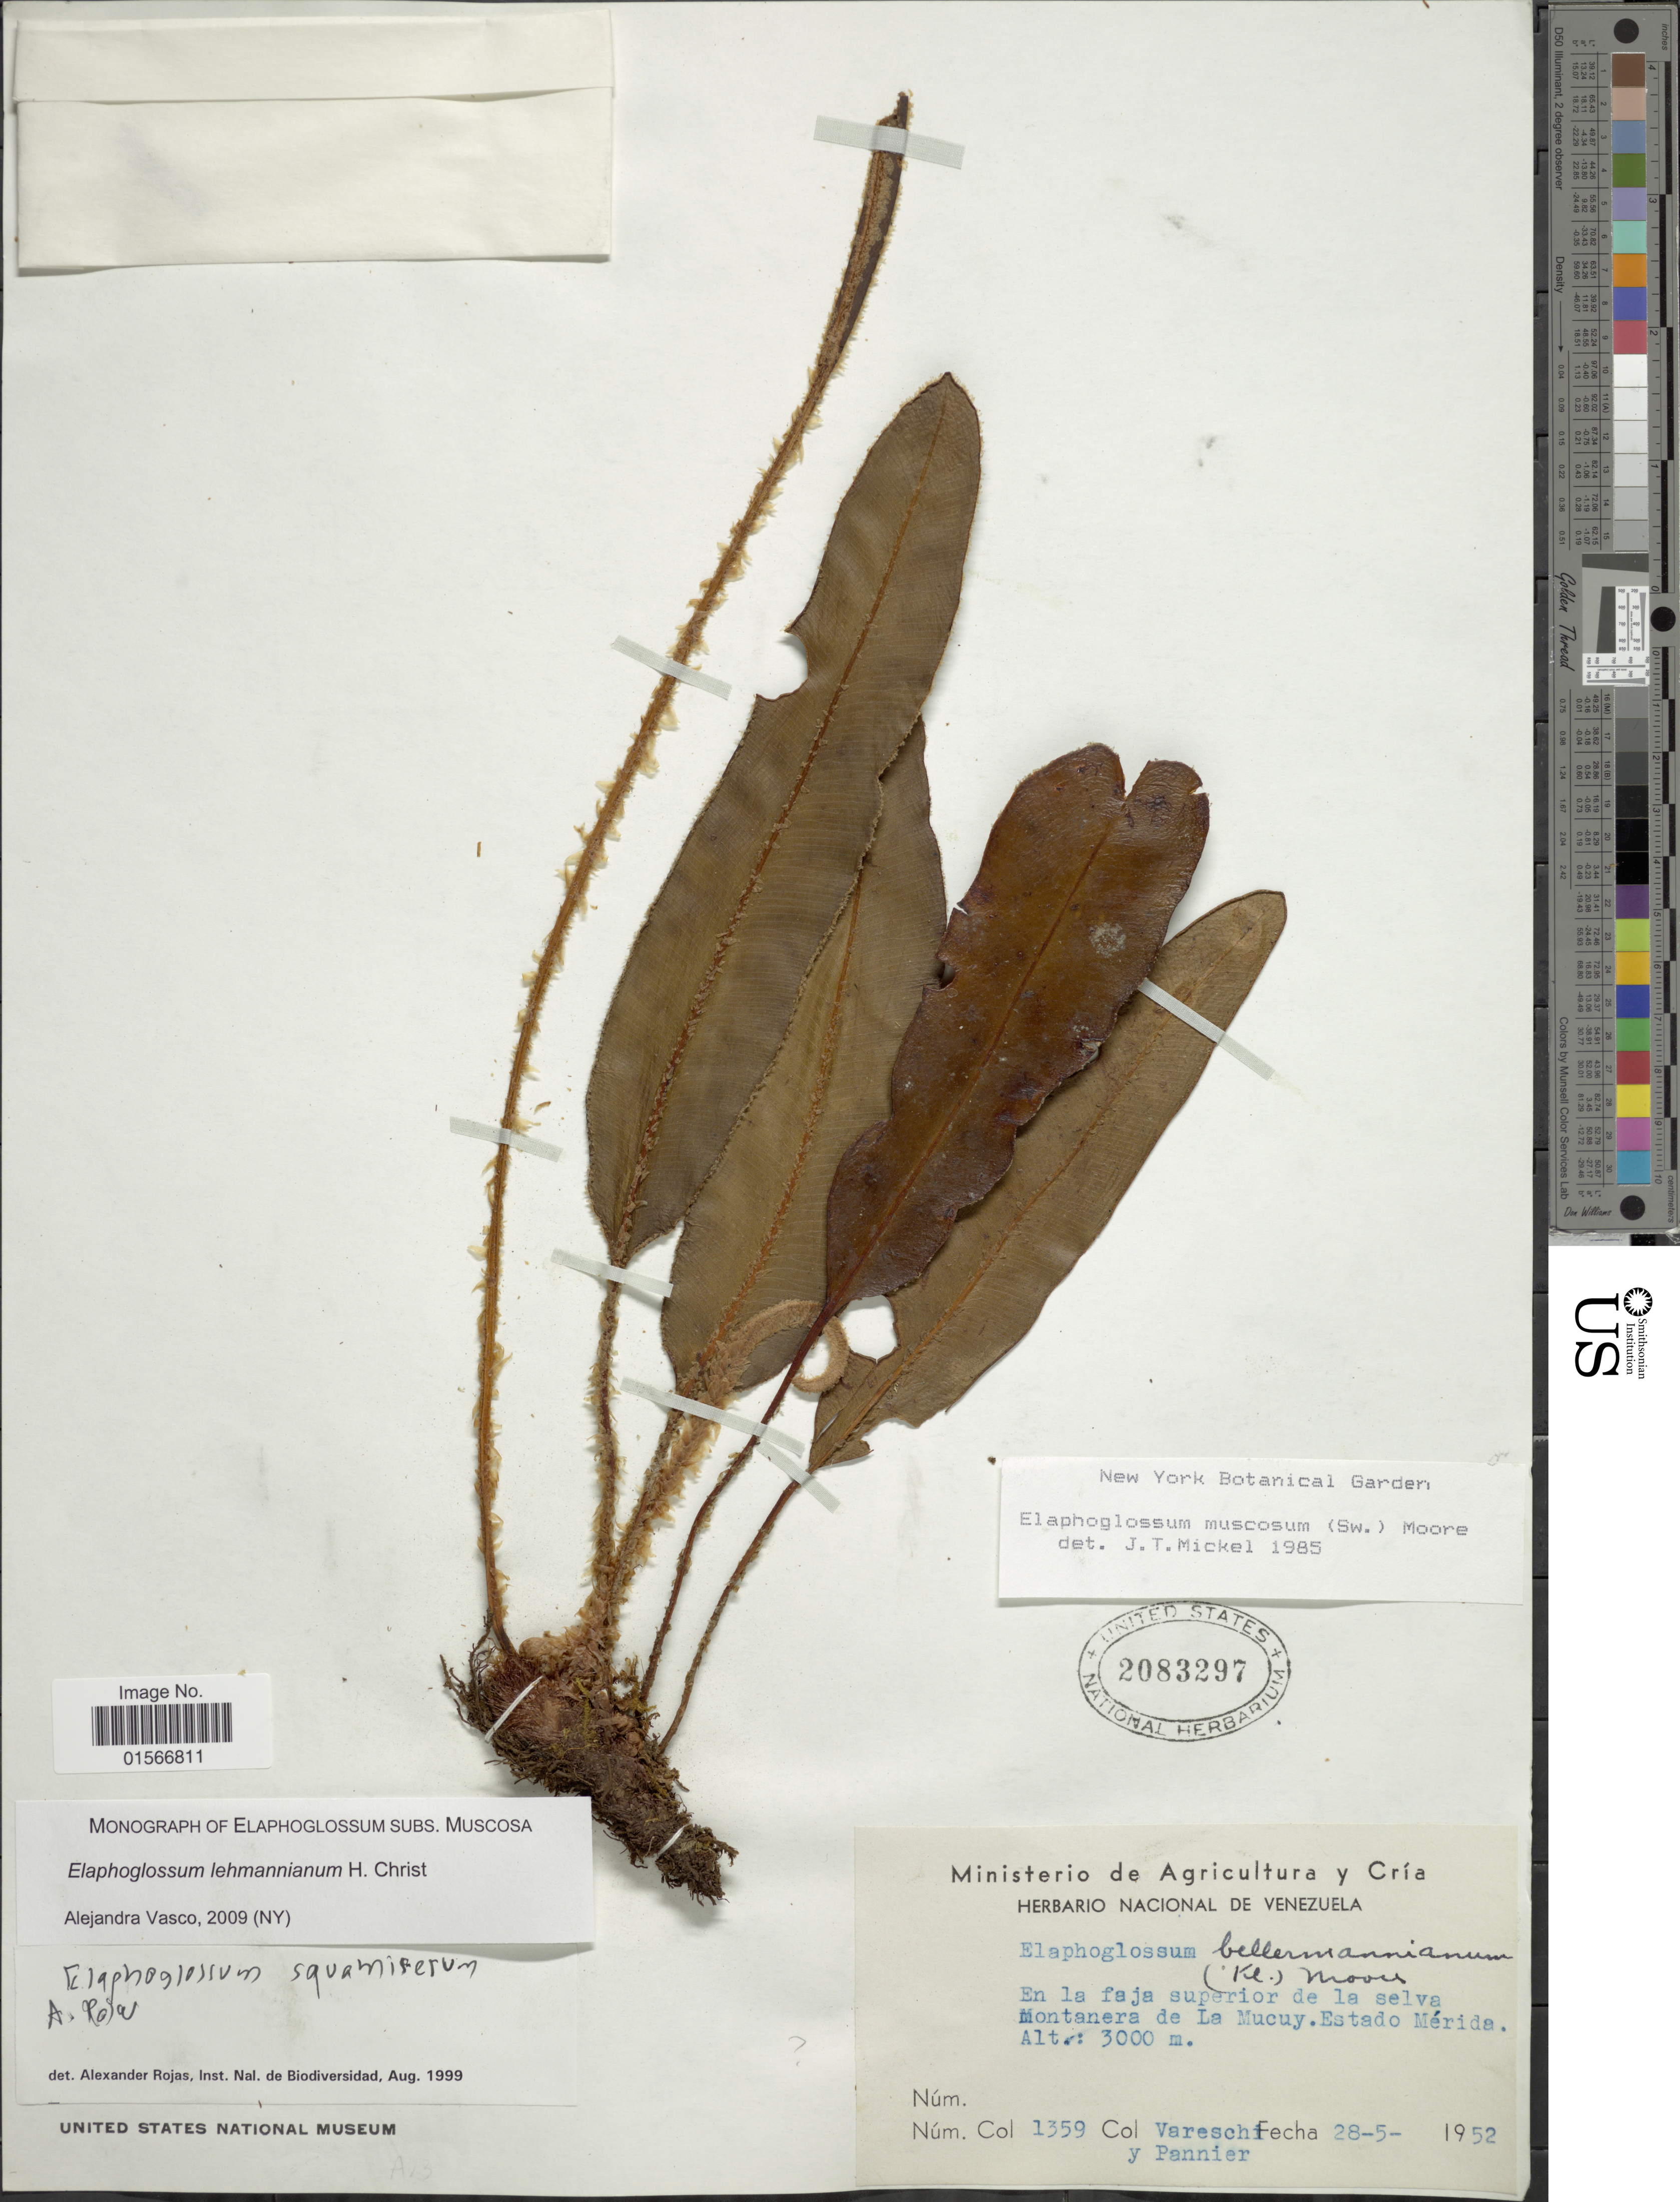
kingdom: Plantae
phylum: Tracheophyta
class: Polypodiopsida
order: Polypodiales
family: Dryopteridaceae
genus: Elaphoglossum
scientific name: Elaphoglossum lehmannianum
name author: Christ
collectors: -. Vareschi & Pannier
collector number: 1359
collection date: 1952-05-28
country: Venezuela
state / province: Mérida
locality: En la faja superior de la selva Montanera de La Mucuy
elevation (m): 3000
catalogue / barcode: US 2083297